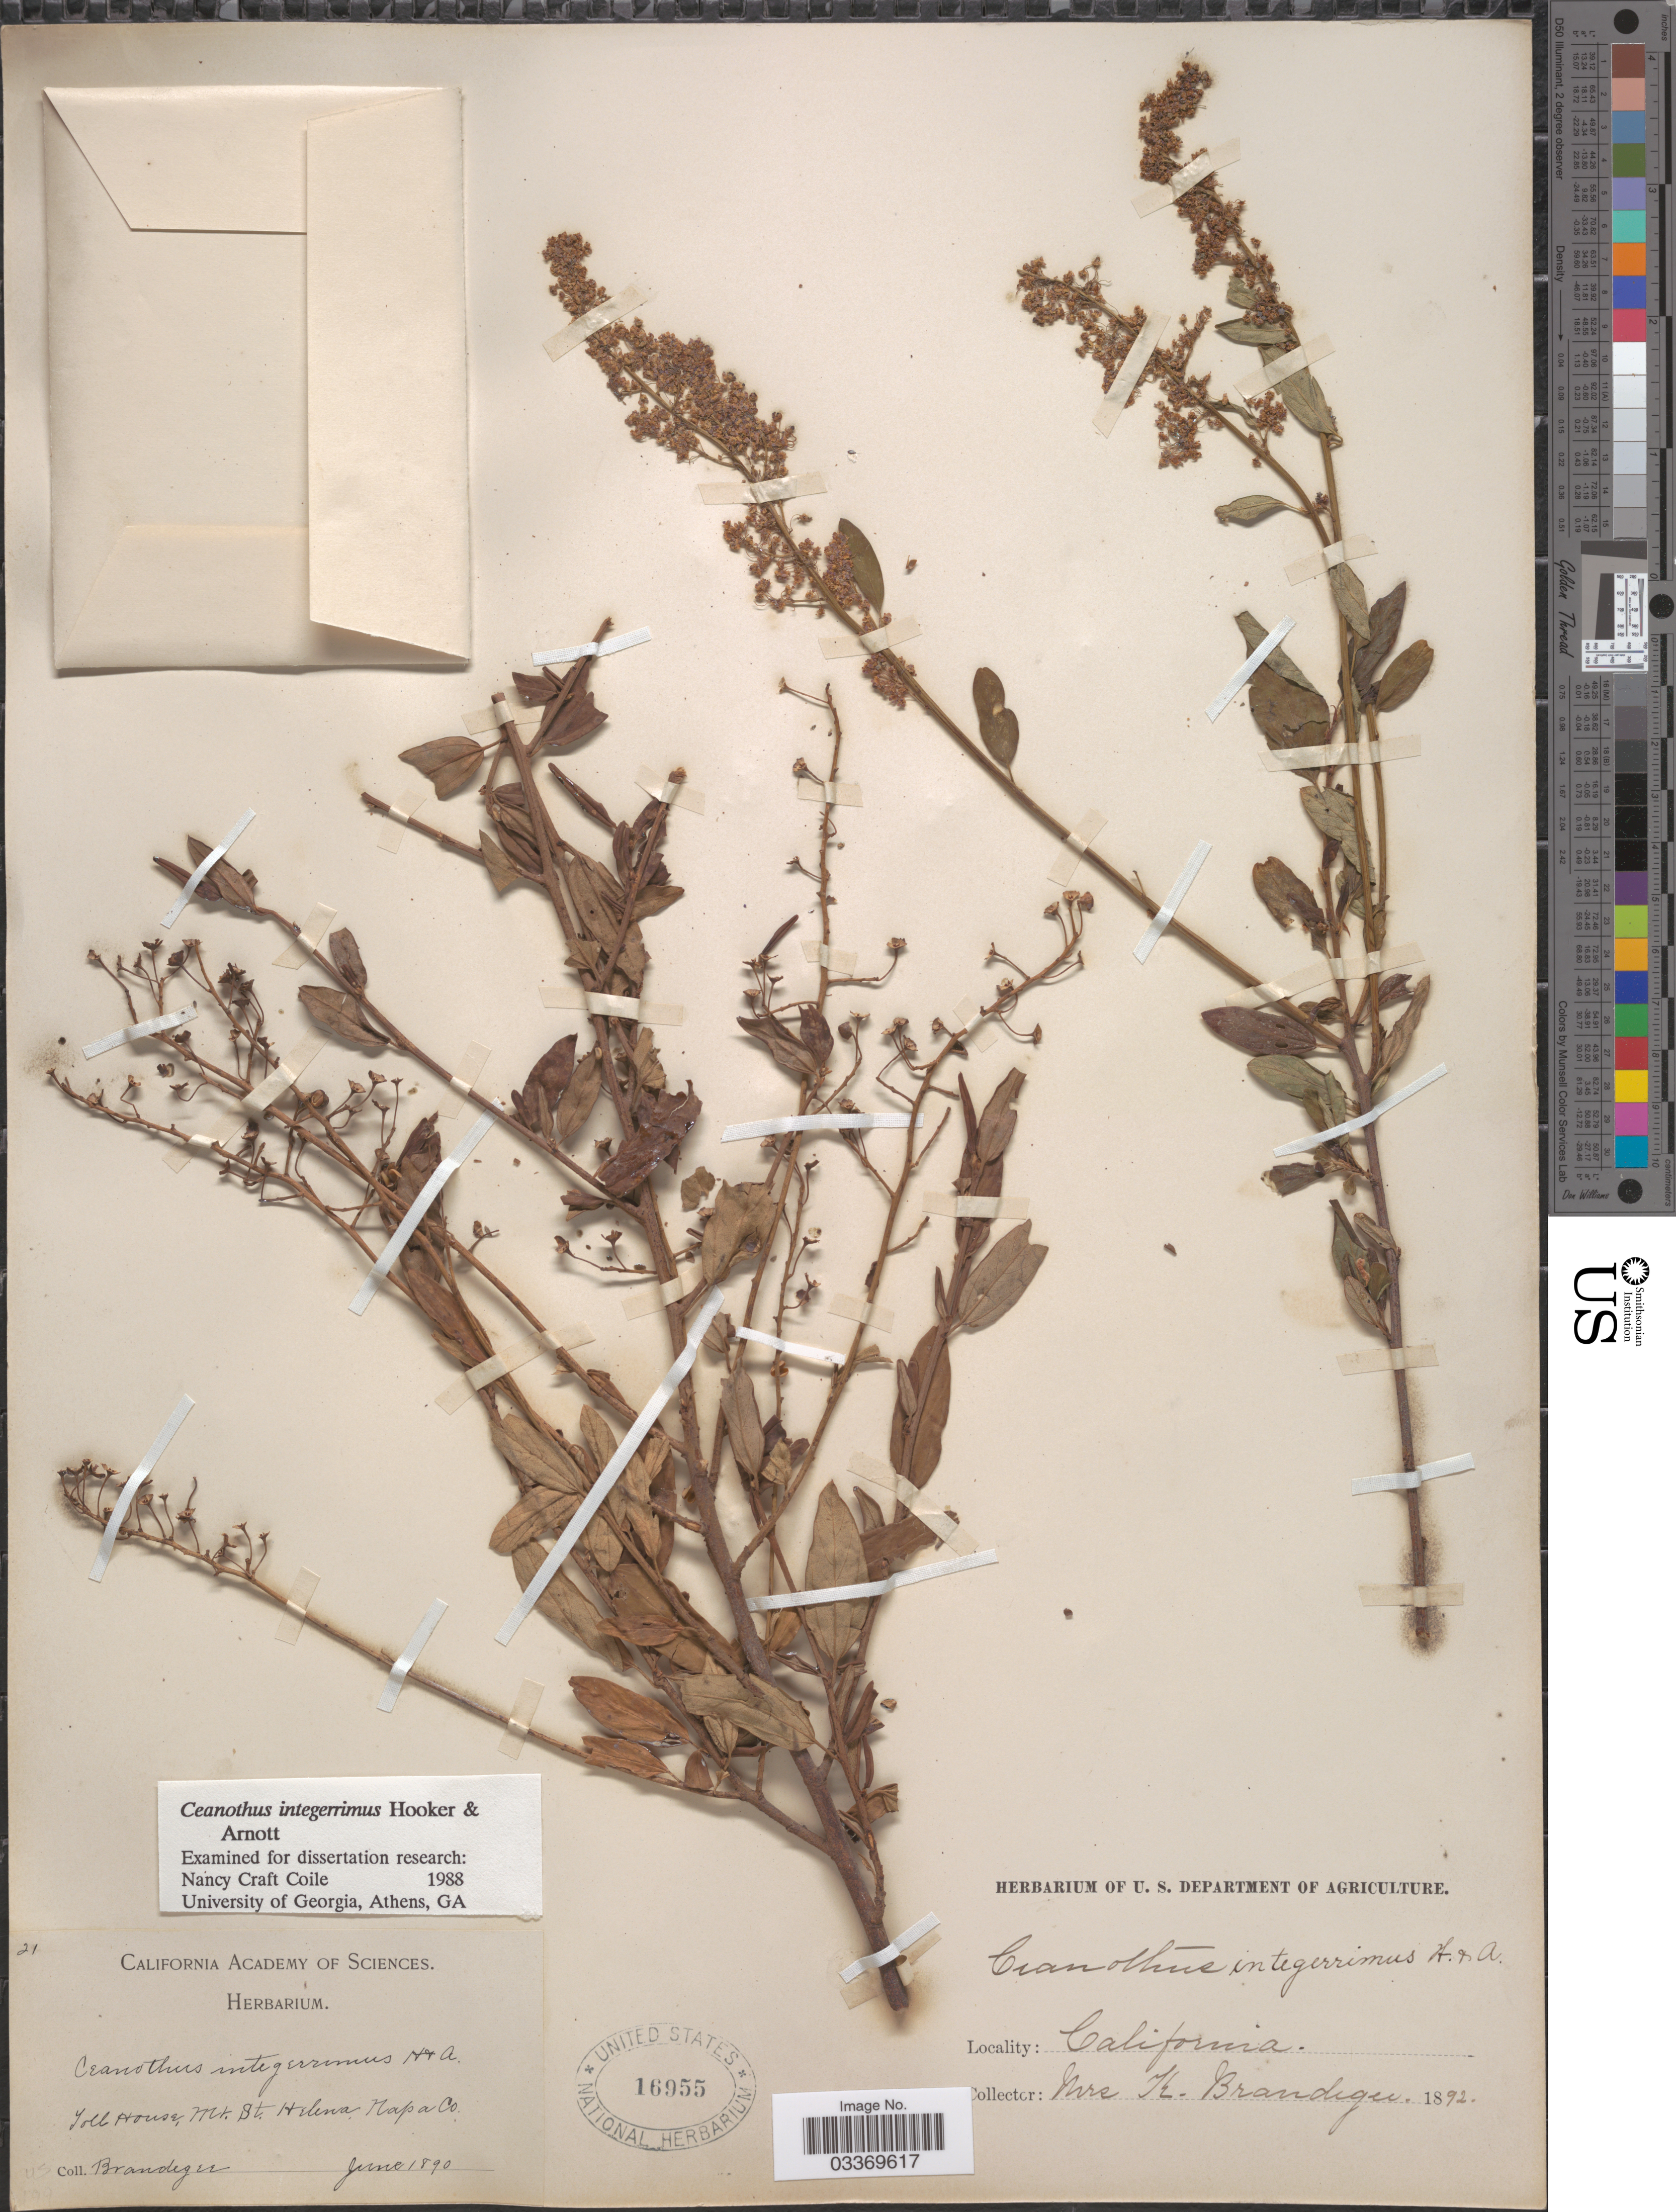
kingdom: Plantae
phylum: Tracheophyta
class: Magnoliopsida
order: Rosales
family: Rhamnaceae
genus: Ceanothus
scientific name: Ceanothus integerrimus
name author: Hook. & Arn.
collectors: K. Brandegee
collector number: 21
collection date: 1890-06/1892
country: United States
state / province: California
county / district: Napa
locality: Toll House, Mt. St. Helena, Napa Co.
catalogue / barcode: US 16955